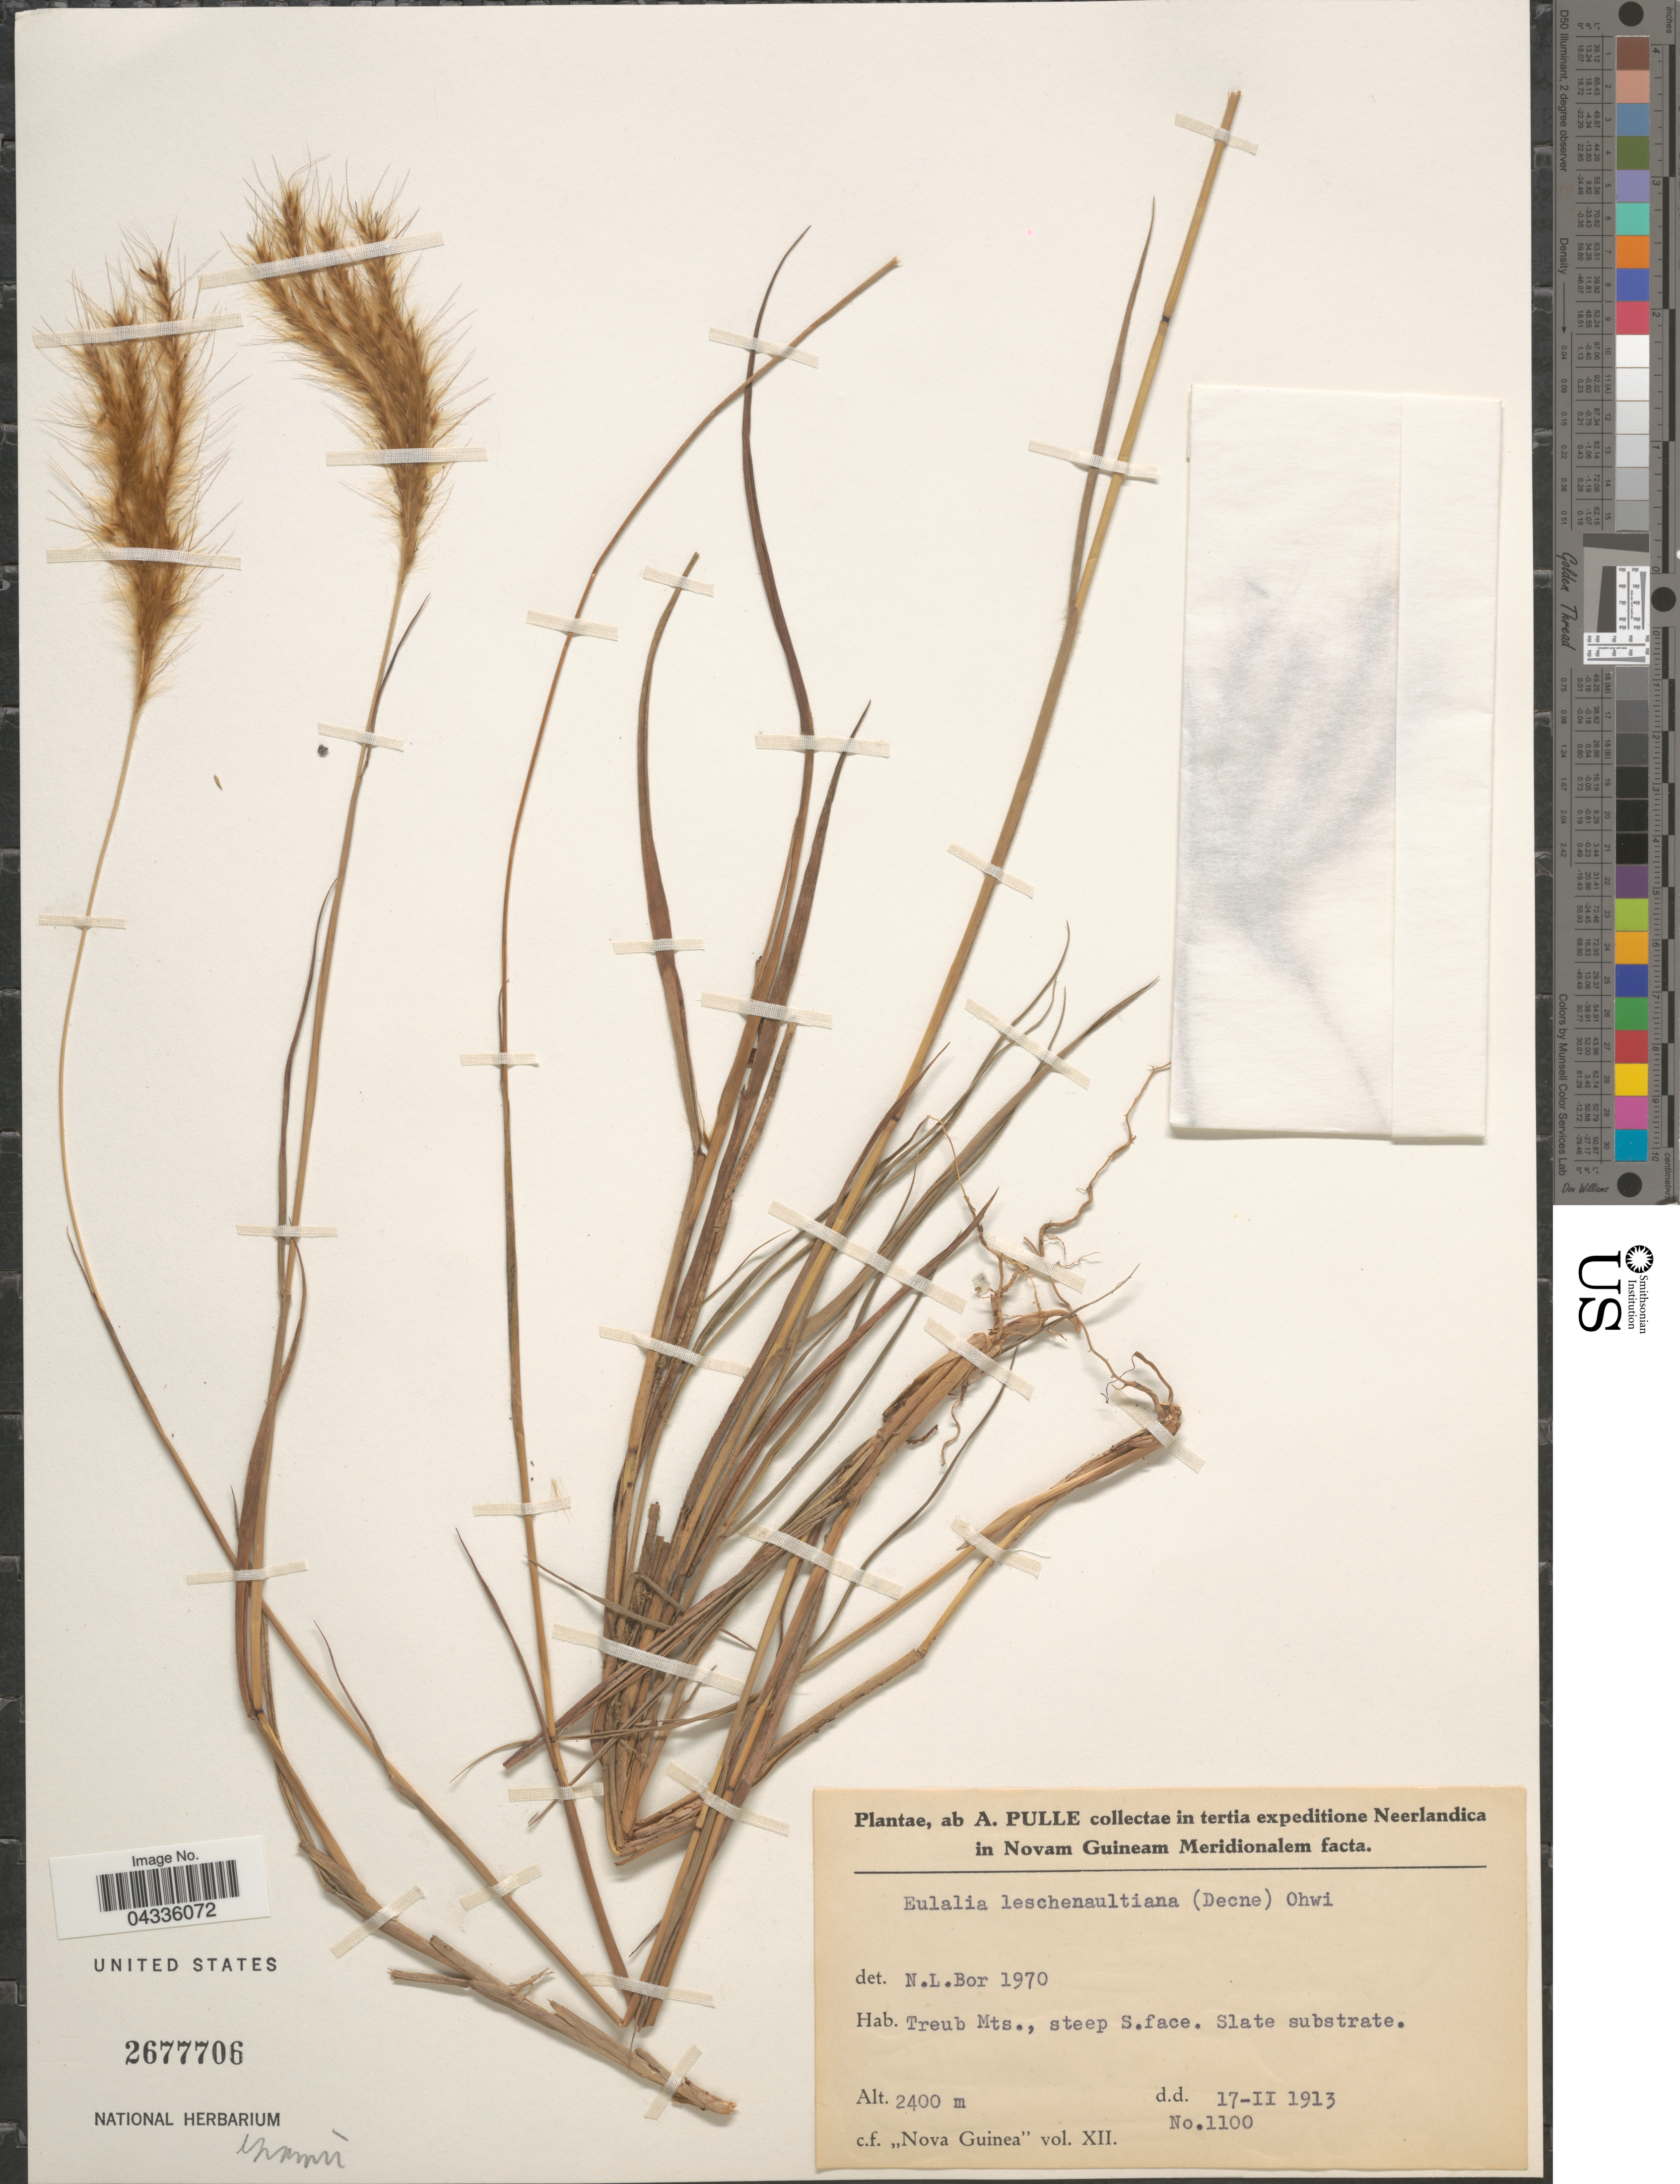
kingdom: Plantae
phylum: Tracheophyta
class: Liliopsida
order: Poales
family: Poaceae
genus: Eulalia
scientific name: Eulalia leschenaultiana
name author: (Decne.) Ohwi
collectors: A. A. Pulle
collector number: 1100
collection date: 1913-02-17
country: Indonesia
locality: Tertia expeditione Neerlandica in Novam Guineam Meridionalem facta. Treub Mts., steep S. face.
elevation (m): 2400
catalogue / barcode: US 2677706